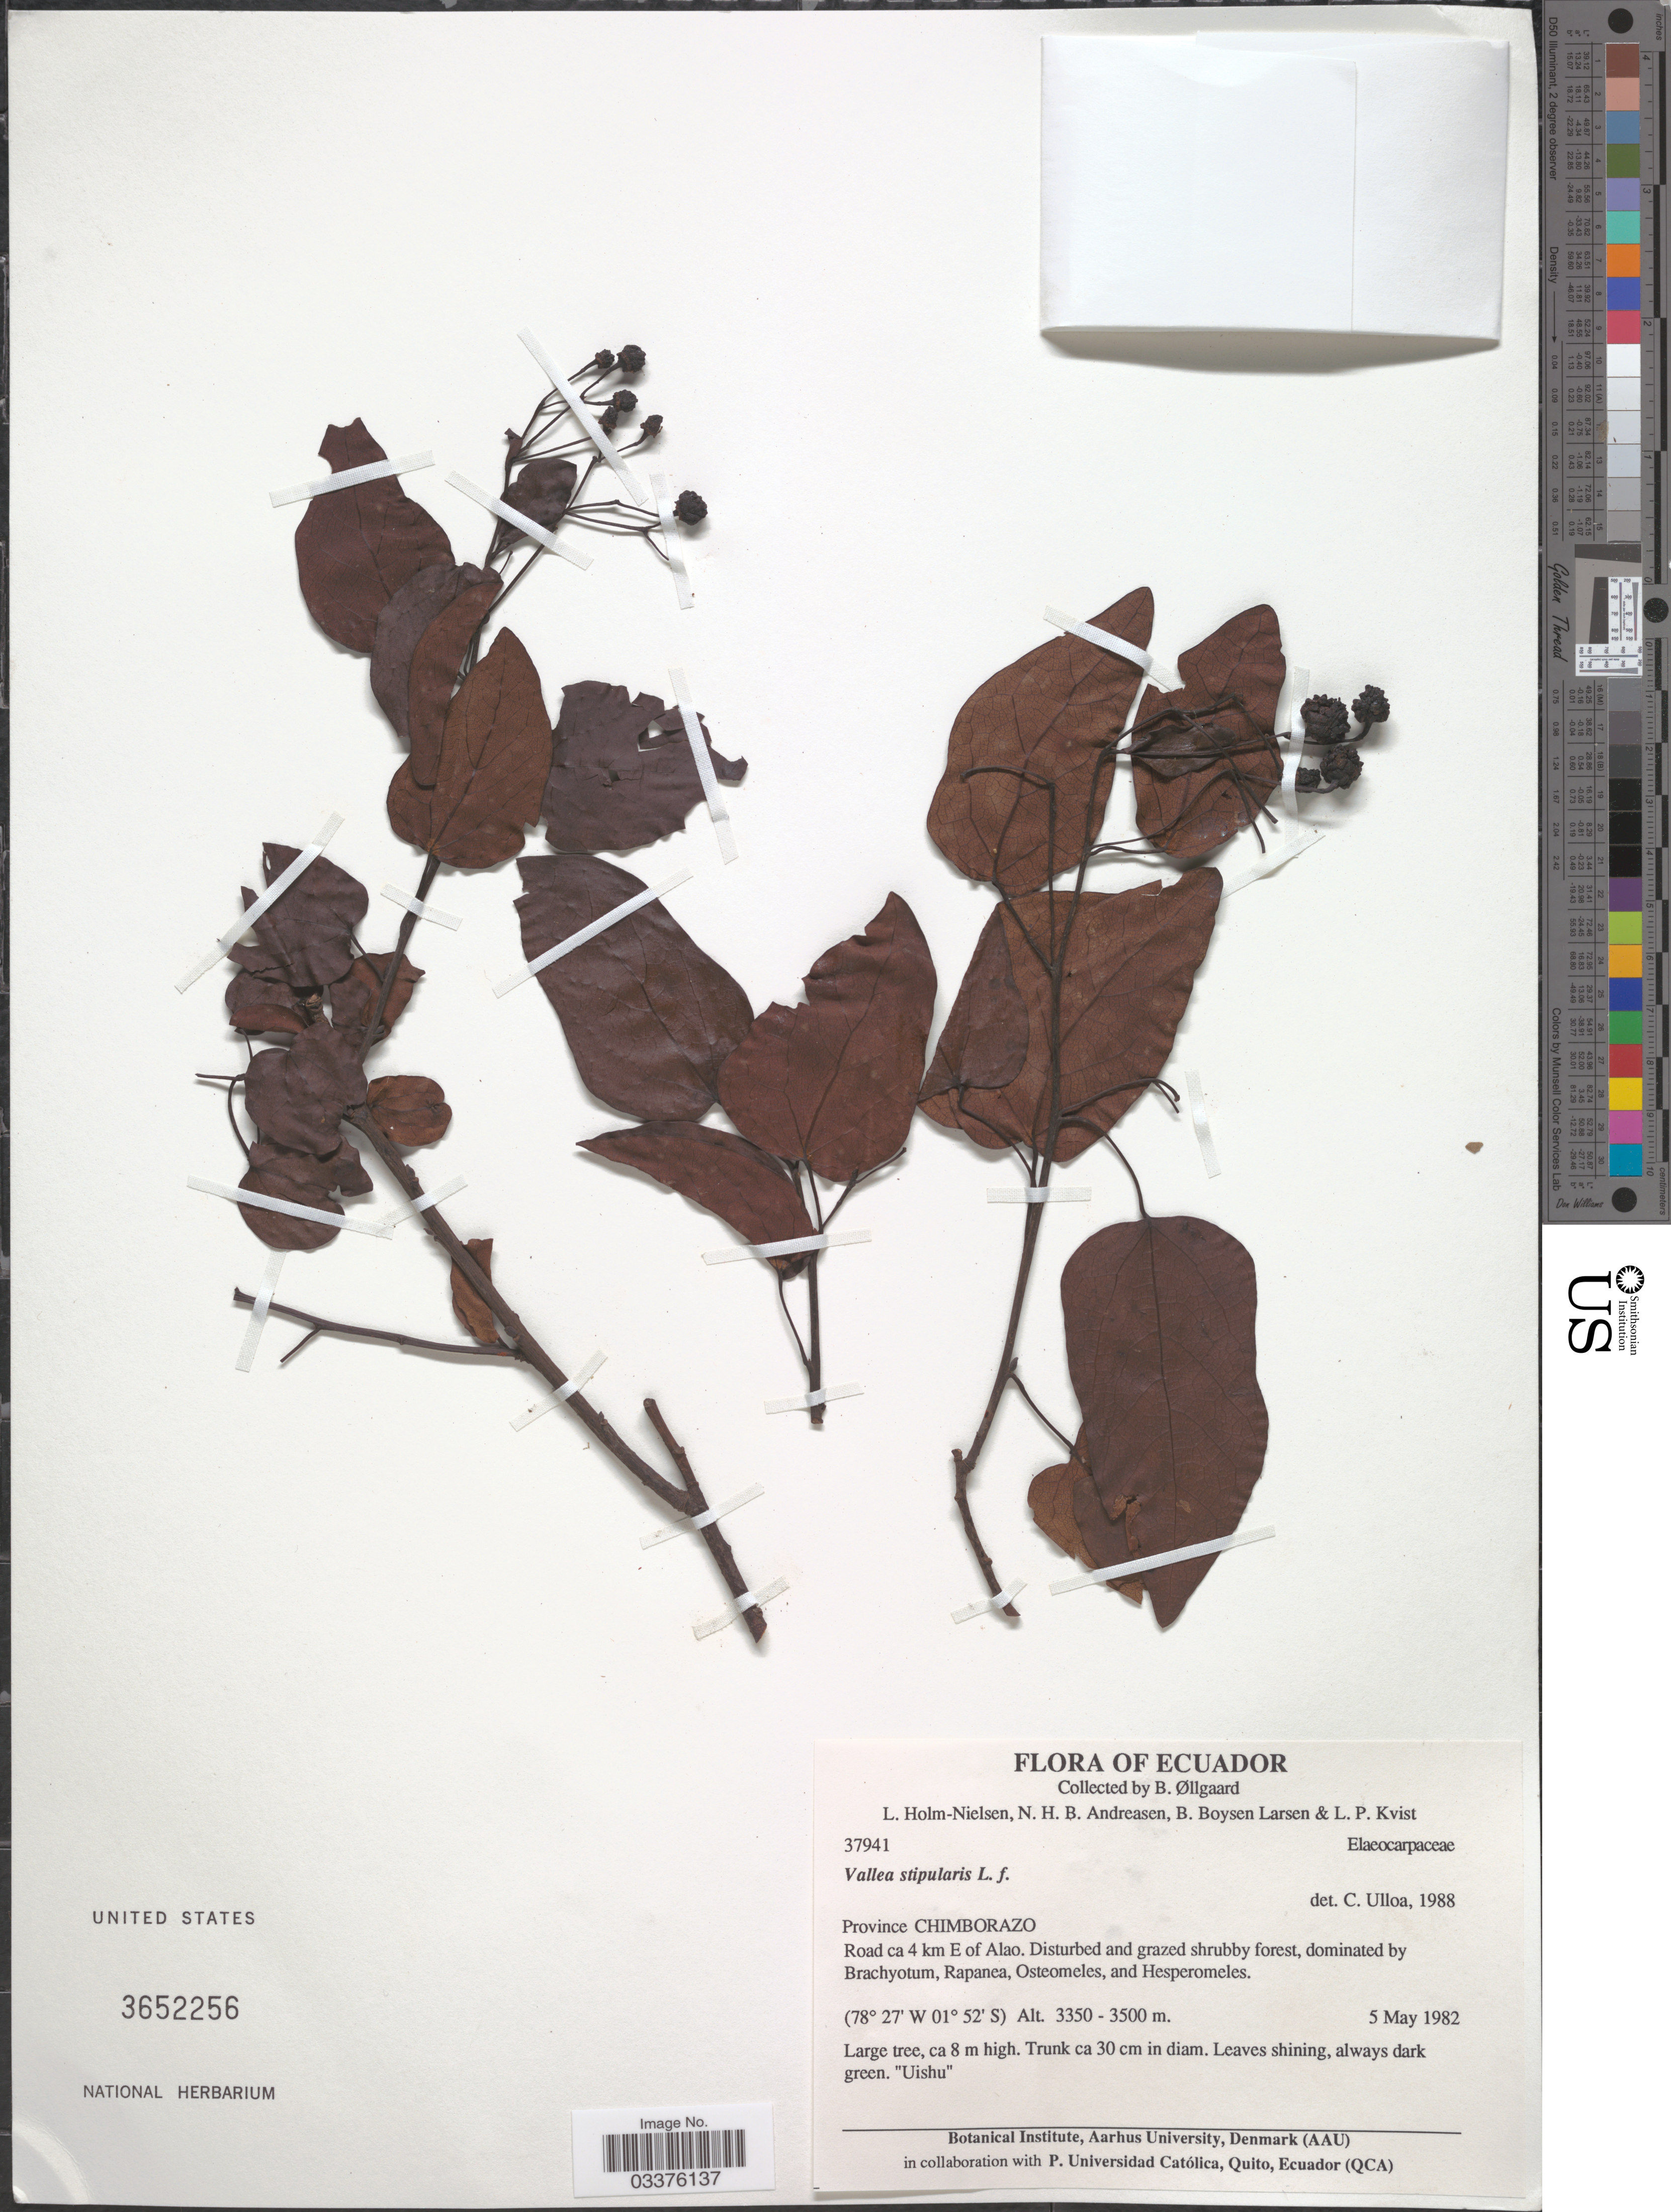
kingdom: Plantae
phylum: Tracheophyta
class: Magnoliopsida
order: Oxalidales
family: Elaeocarpaceae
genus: Vallea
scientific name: Vallea pubescens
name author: Kunth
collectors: B. Øllgaard, L. Holm-Nielsen, N. Andreasen, B. Boysen Larsen & L. P. Kvist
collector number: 37941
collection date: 1982-05-05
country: Ecuador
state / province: Chimborazo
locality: Road ca 4 km E of Alao.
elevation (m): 3350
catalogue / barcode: US 3652256